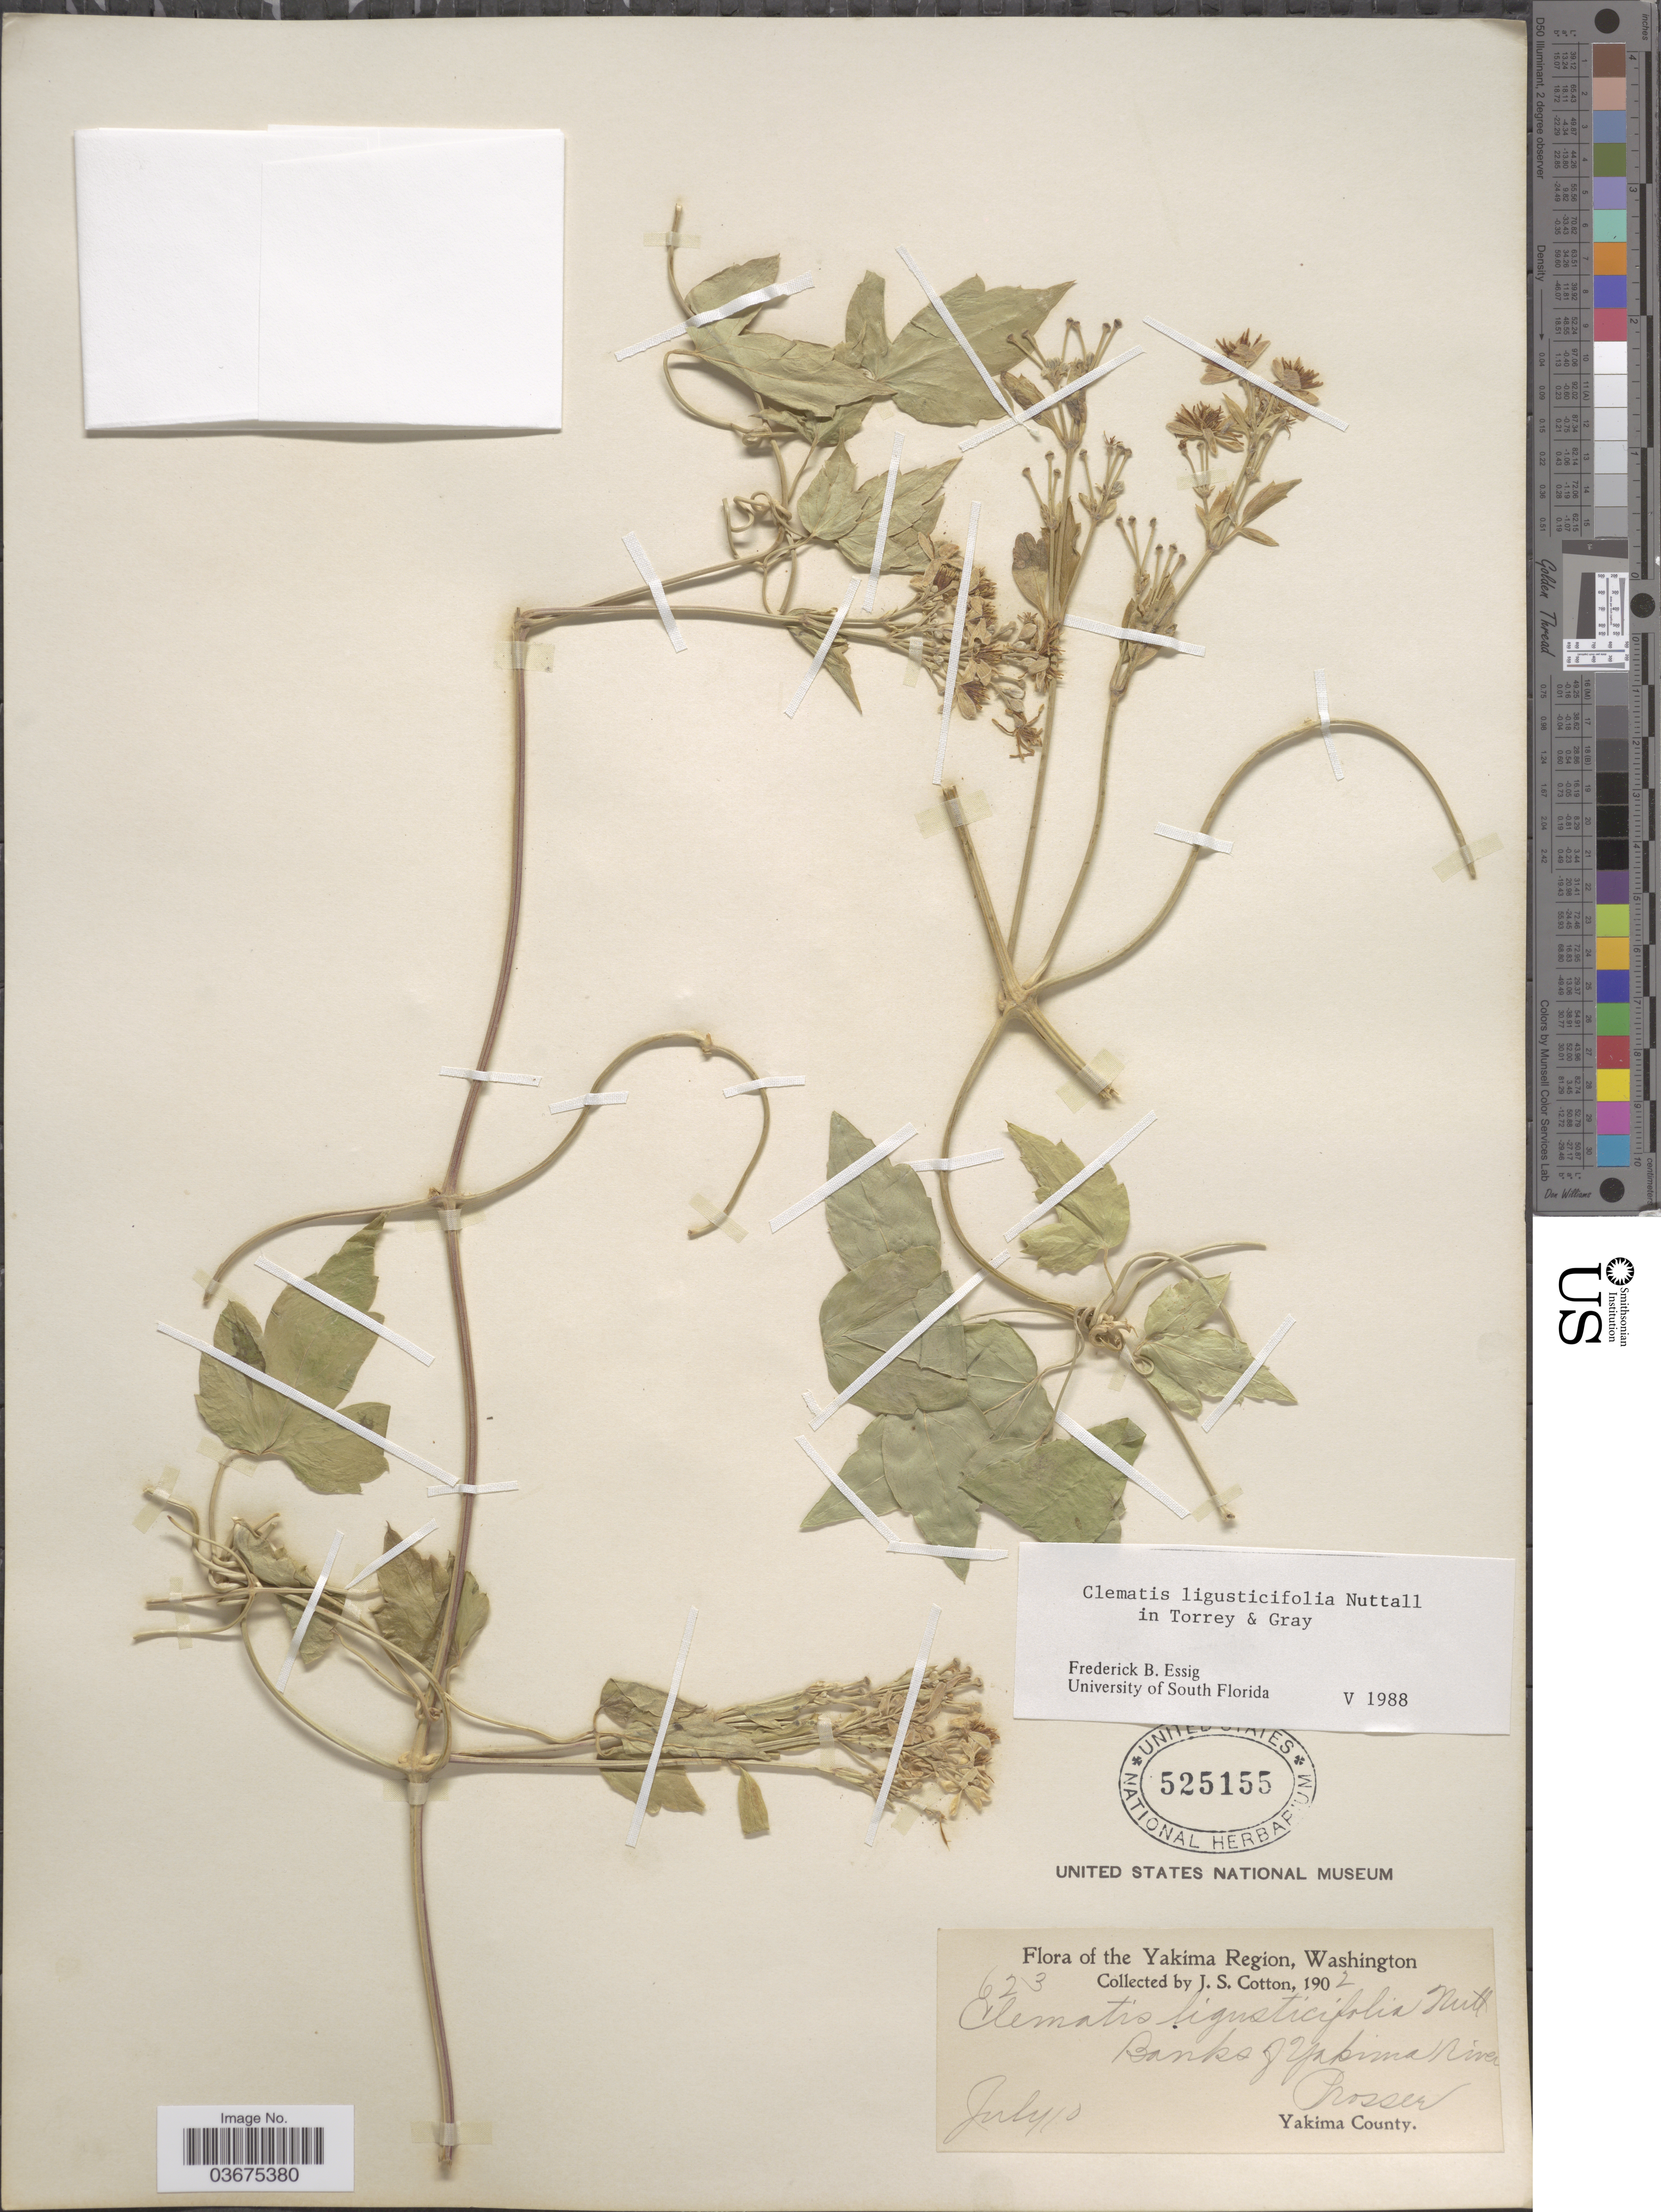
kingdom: Plantae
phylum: Tracheophyta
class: Magnoliopsida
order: Ranunculales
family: Ranunculaceae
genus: Clematis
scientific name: Clematis ligusticifolia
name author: Nutt.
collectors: J. S. Cotton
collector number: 623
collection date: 1902-07-10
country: United States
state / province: Washington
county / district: Yakima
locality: The Yakima Region. Banks of Yakima River. Prosser. Yakima County.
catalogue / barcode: US 525155